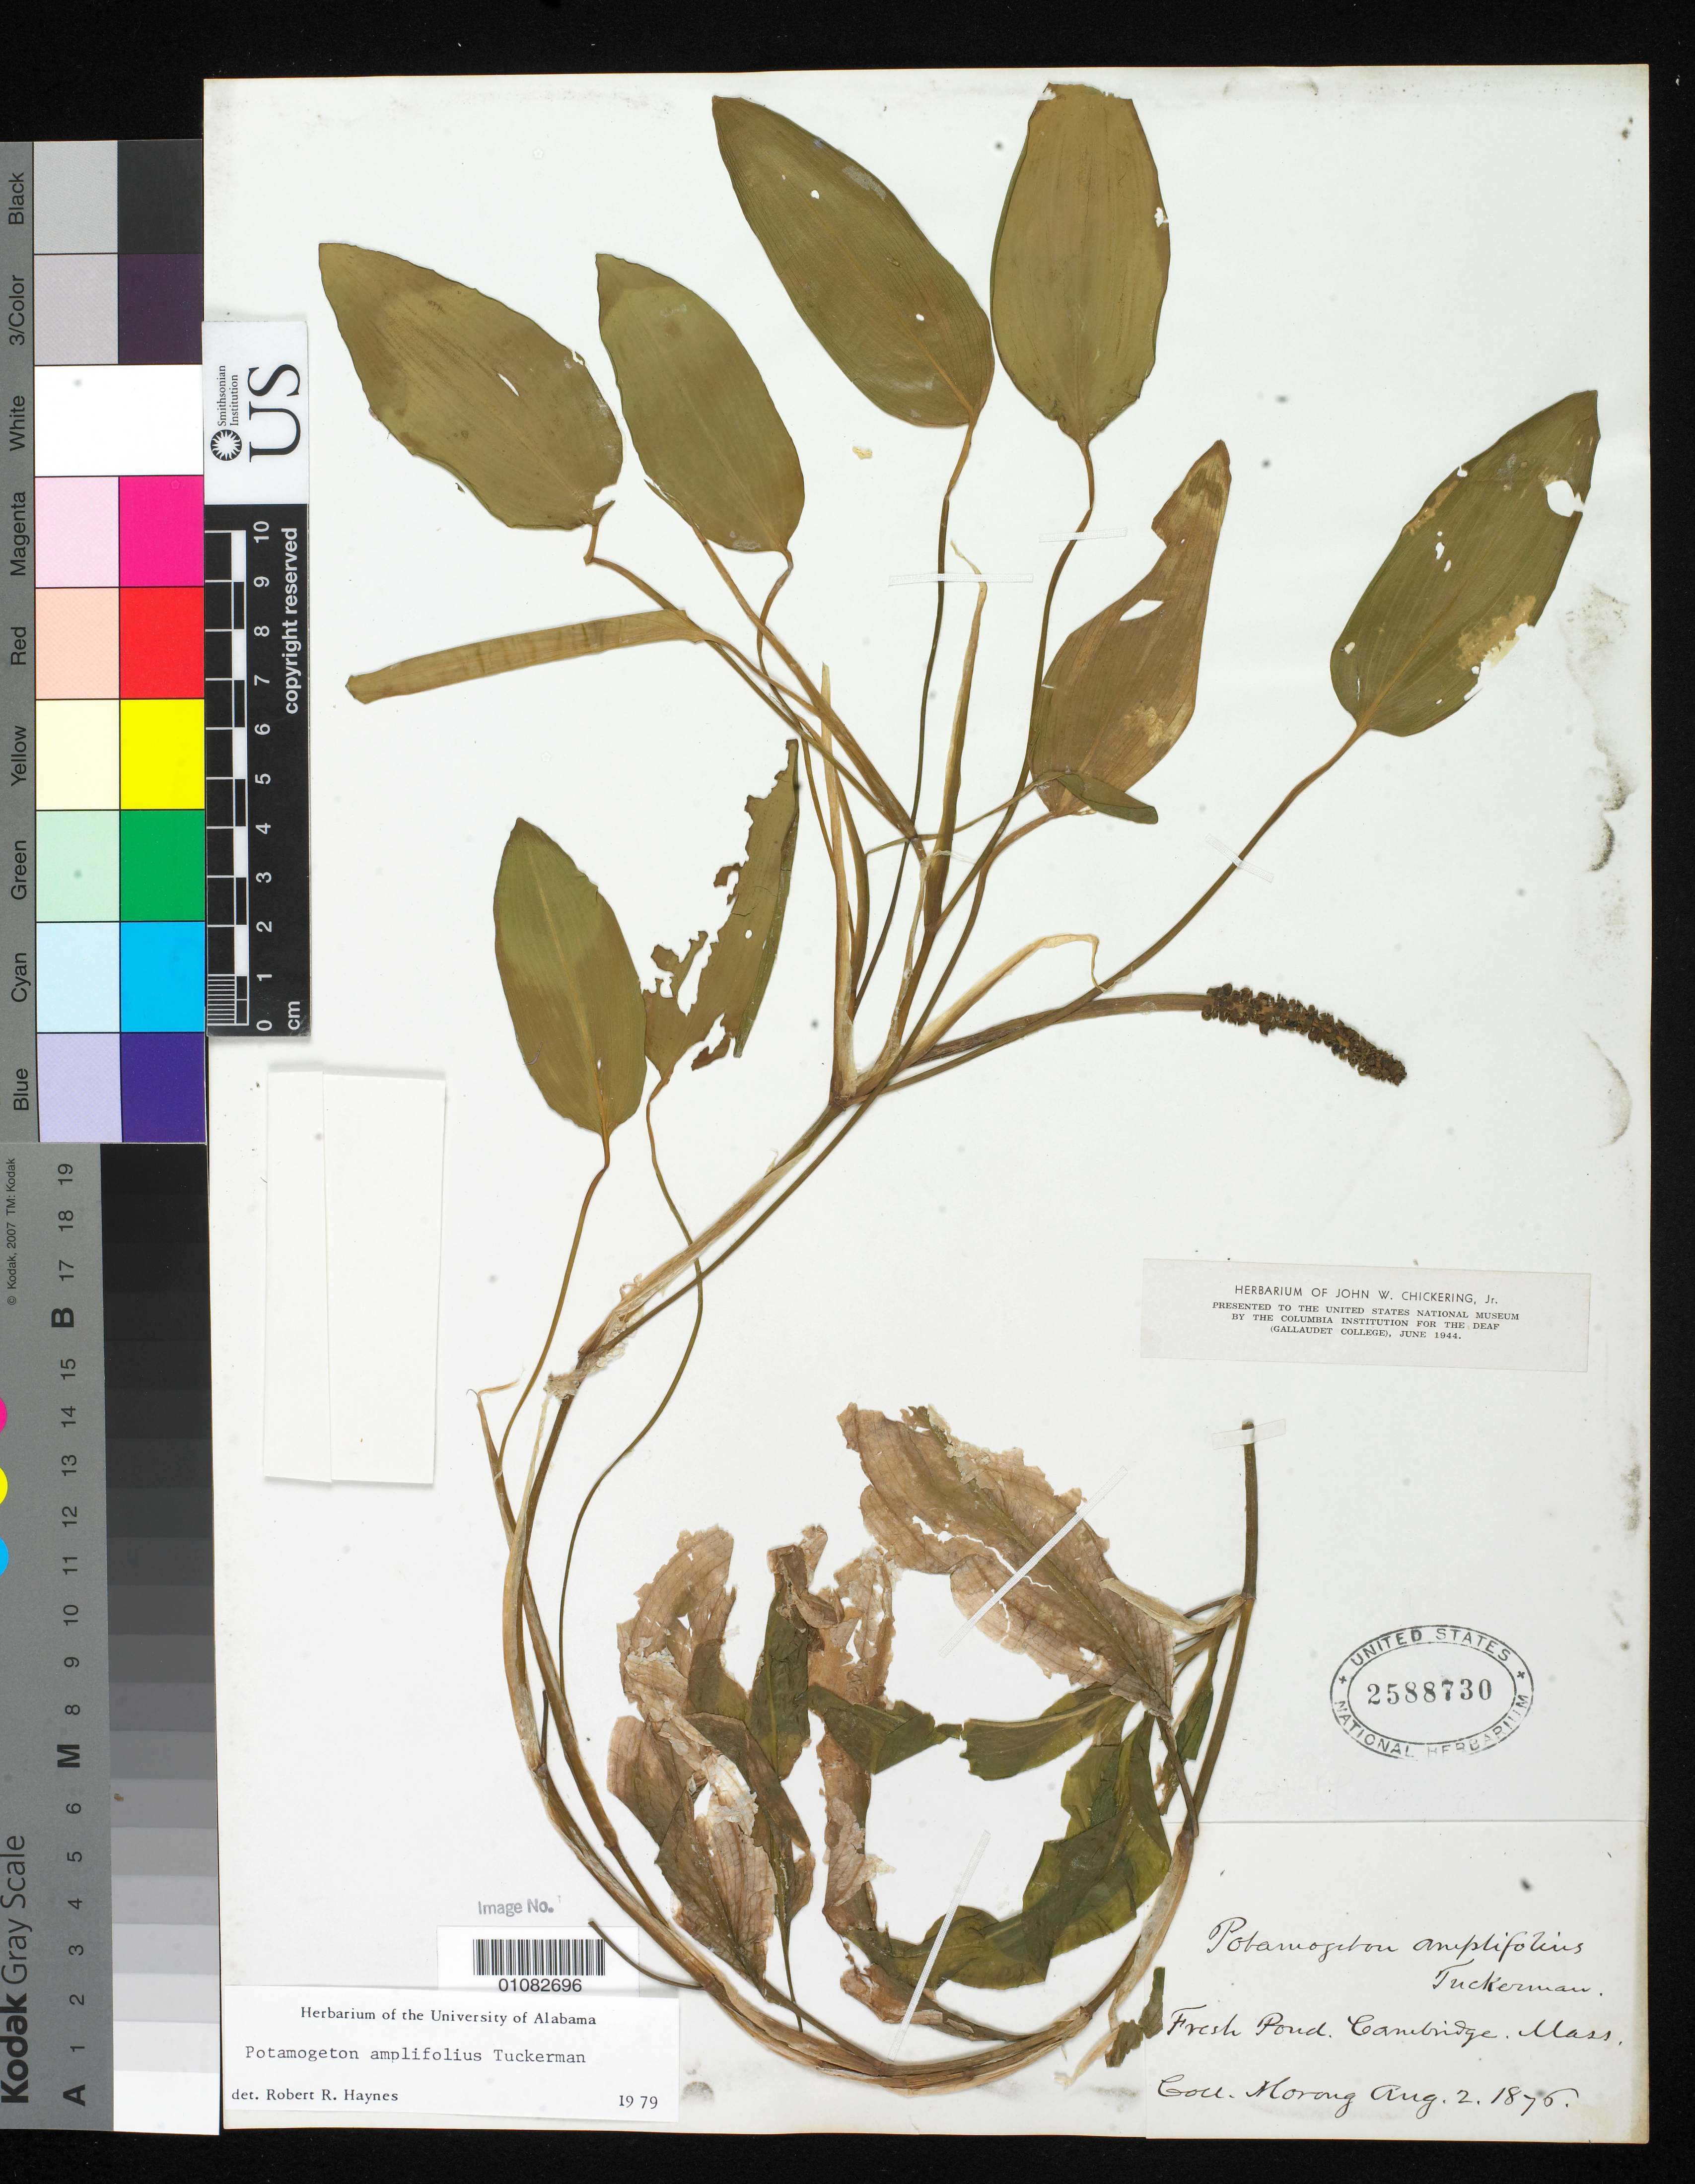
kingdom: Plantae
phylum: Tracheophyta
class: Liliopsida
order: Alismatales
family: Potamogetonaceae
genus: Potamogeton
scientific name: Potamogeton amplifolius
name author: Tuckerm.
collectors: ex Herb. T. Morong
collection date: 1875-08-02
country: United States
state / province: Massachusetts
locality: Cambridge, Fresh Pond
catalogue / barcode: US 2588730